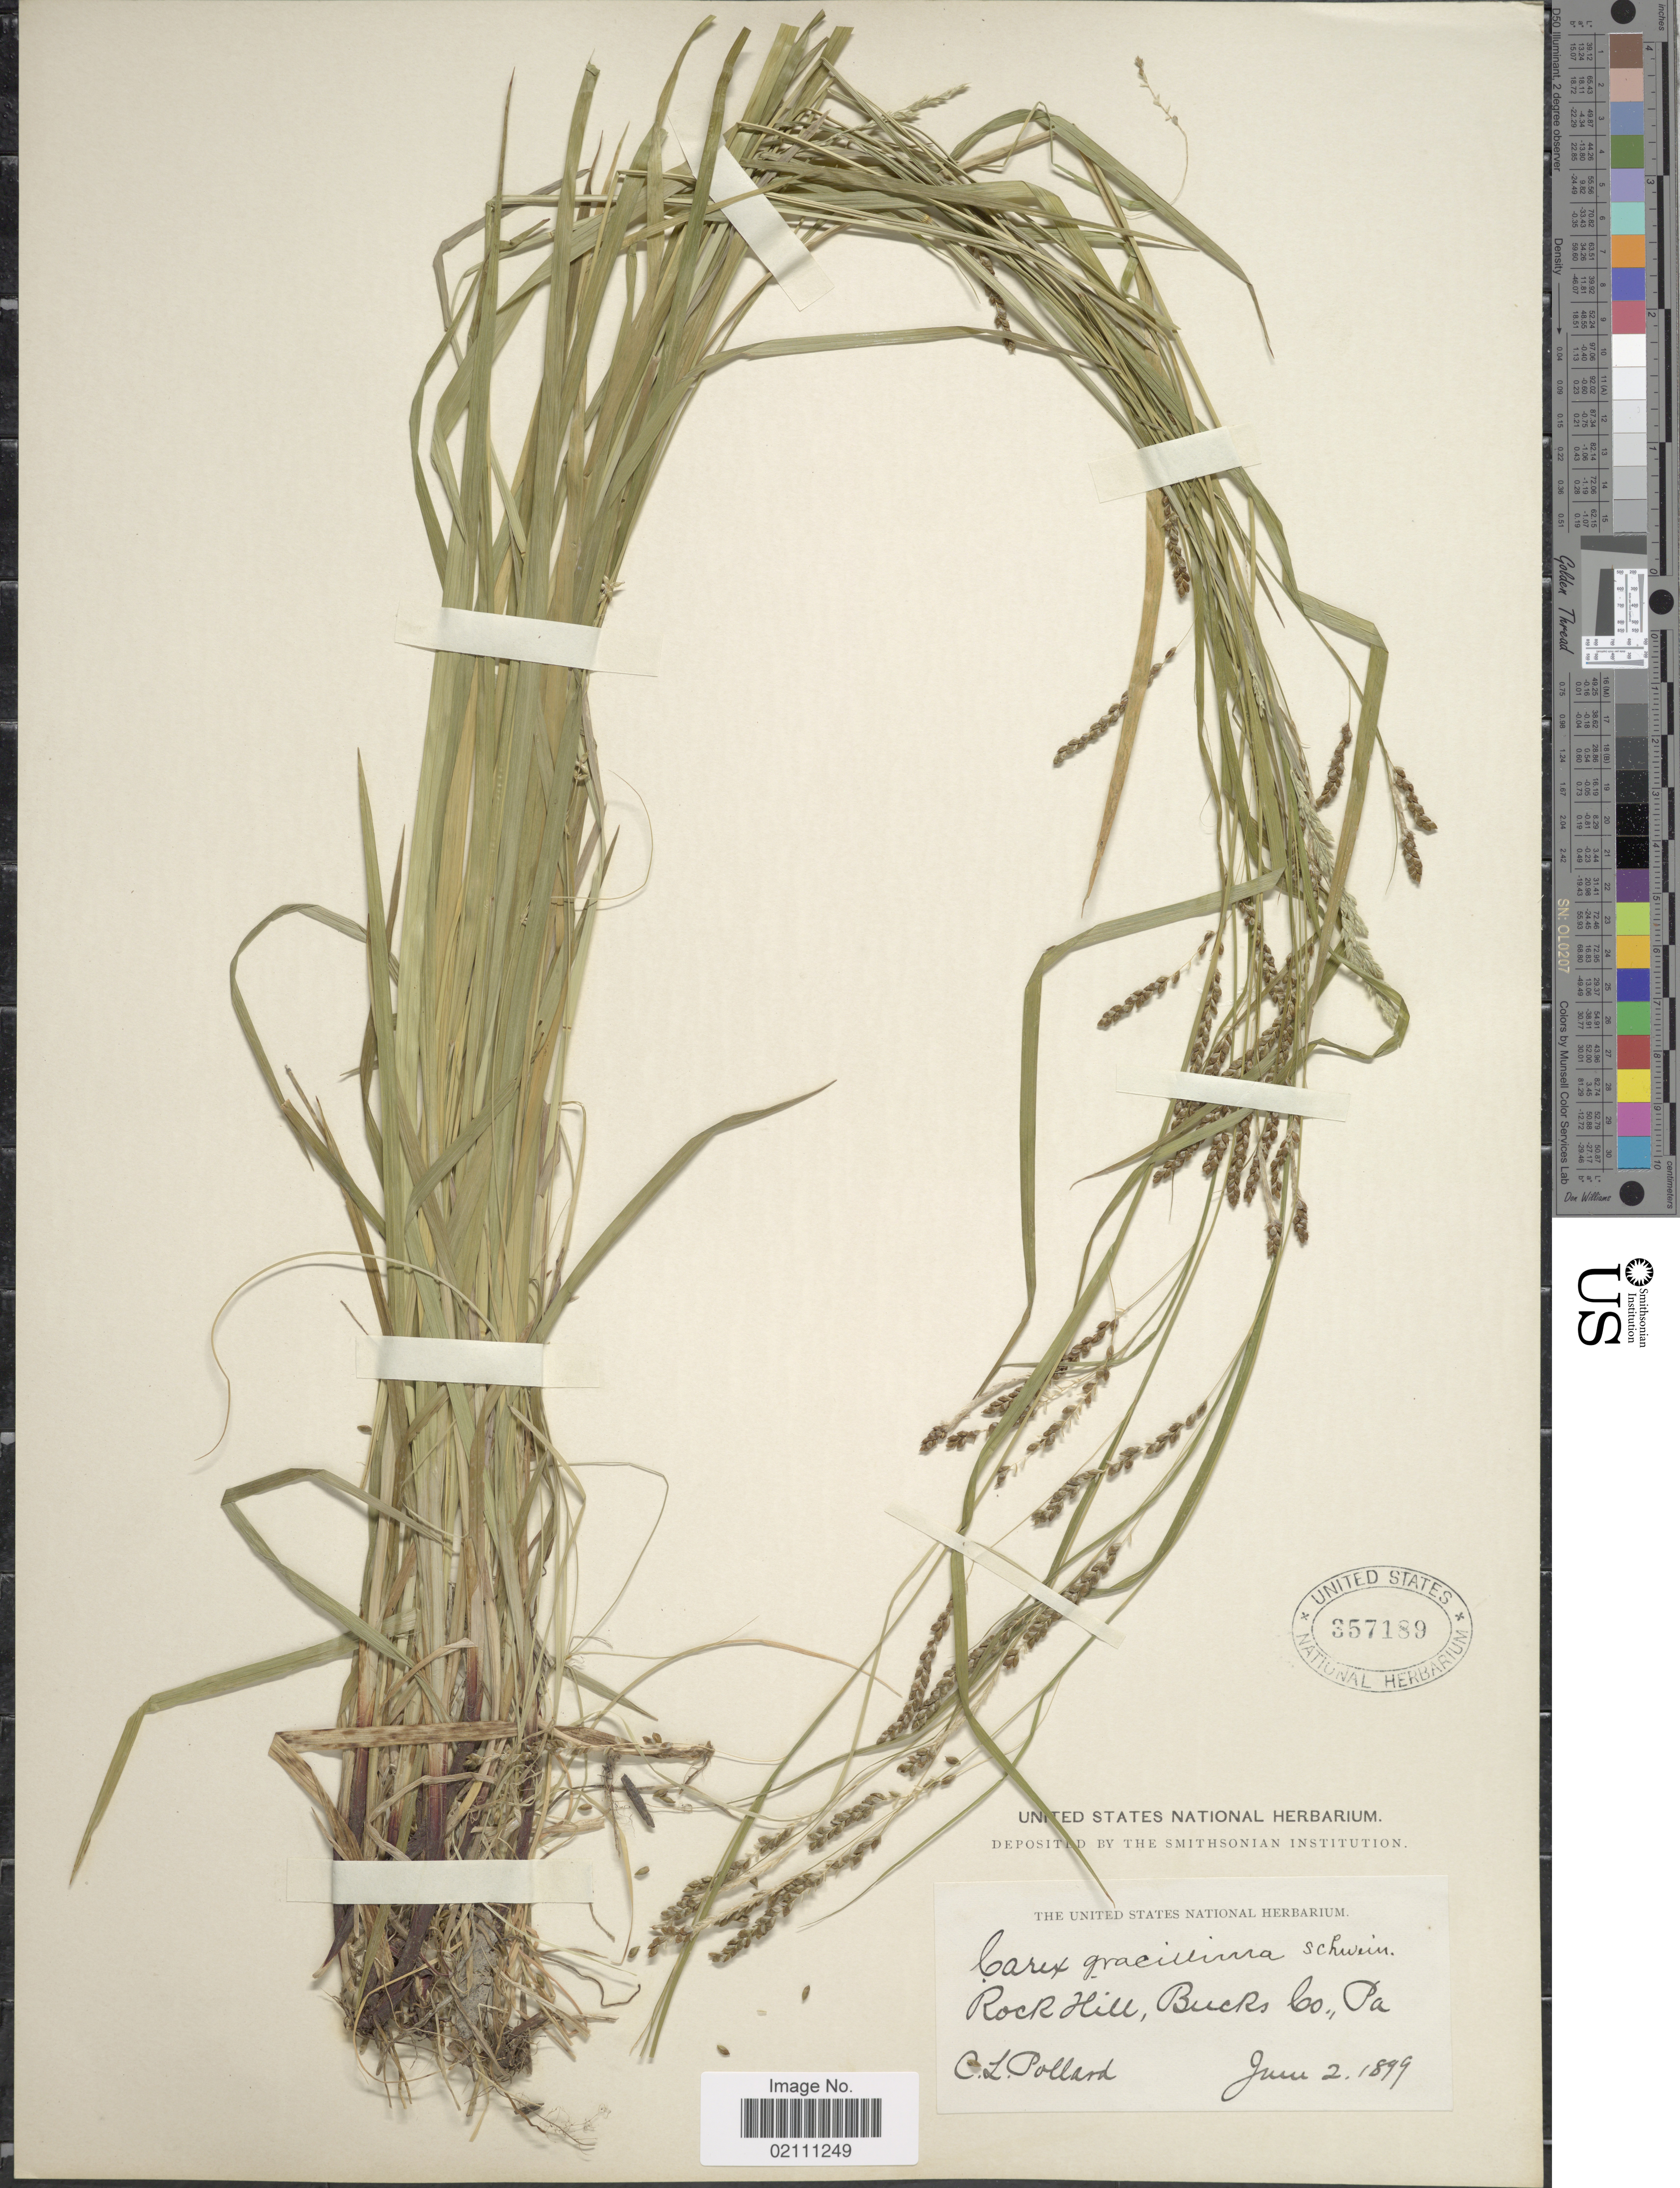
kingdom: Plantae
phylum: Tracheophyta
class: Liliopsida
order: Poales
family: Cyperaceae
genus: Carex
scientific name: Carex gracillima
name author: Schwein.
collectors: C. L. Pollard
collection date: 1899-06-02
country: United States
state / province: Pennsylvania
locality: Rock Hill, Bucks Co.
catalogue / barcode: US 357189